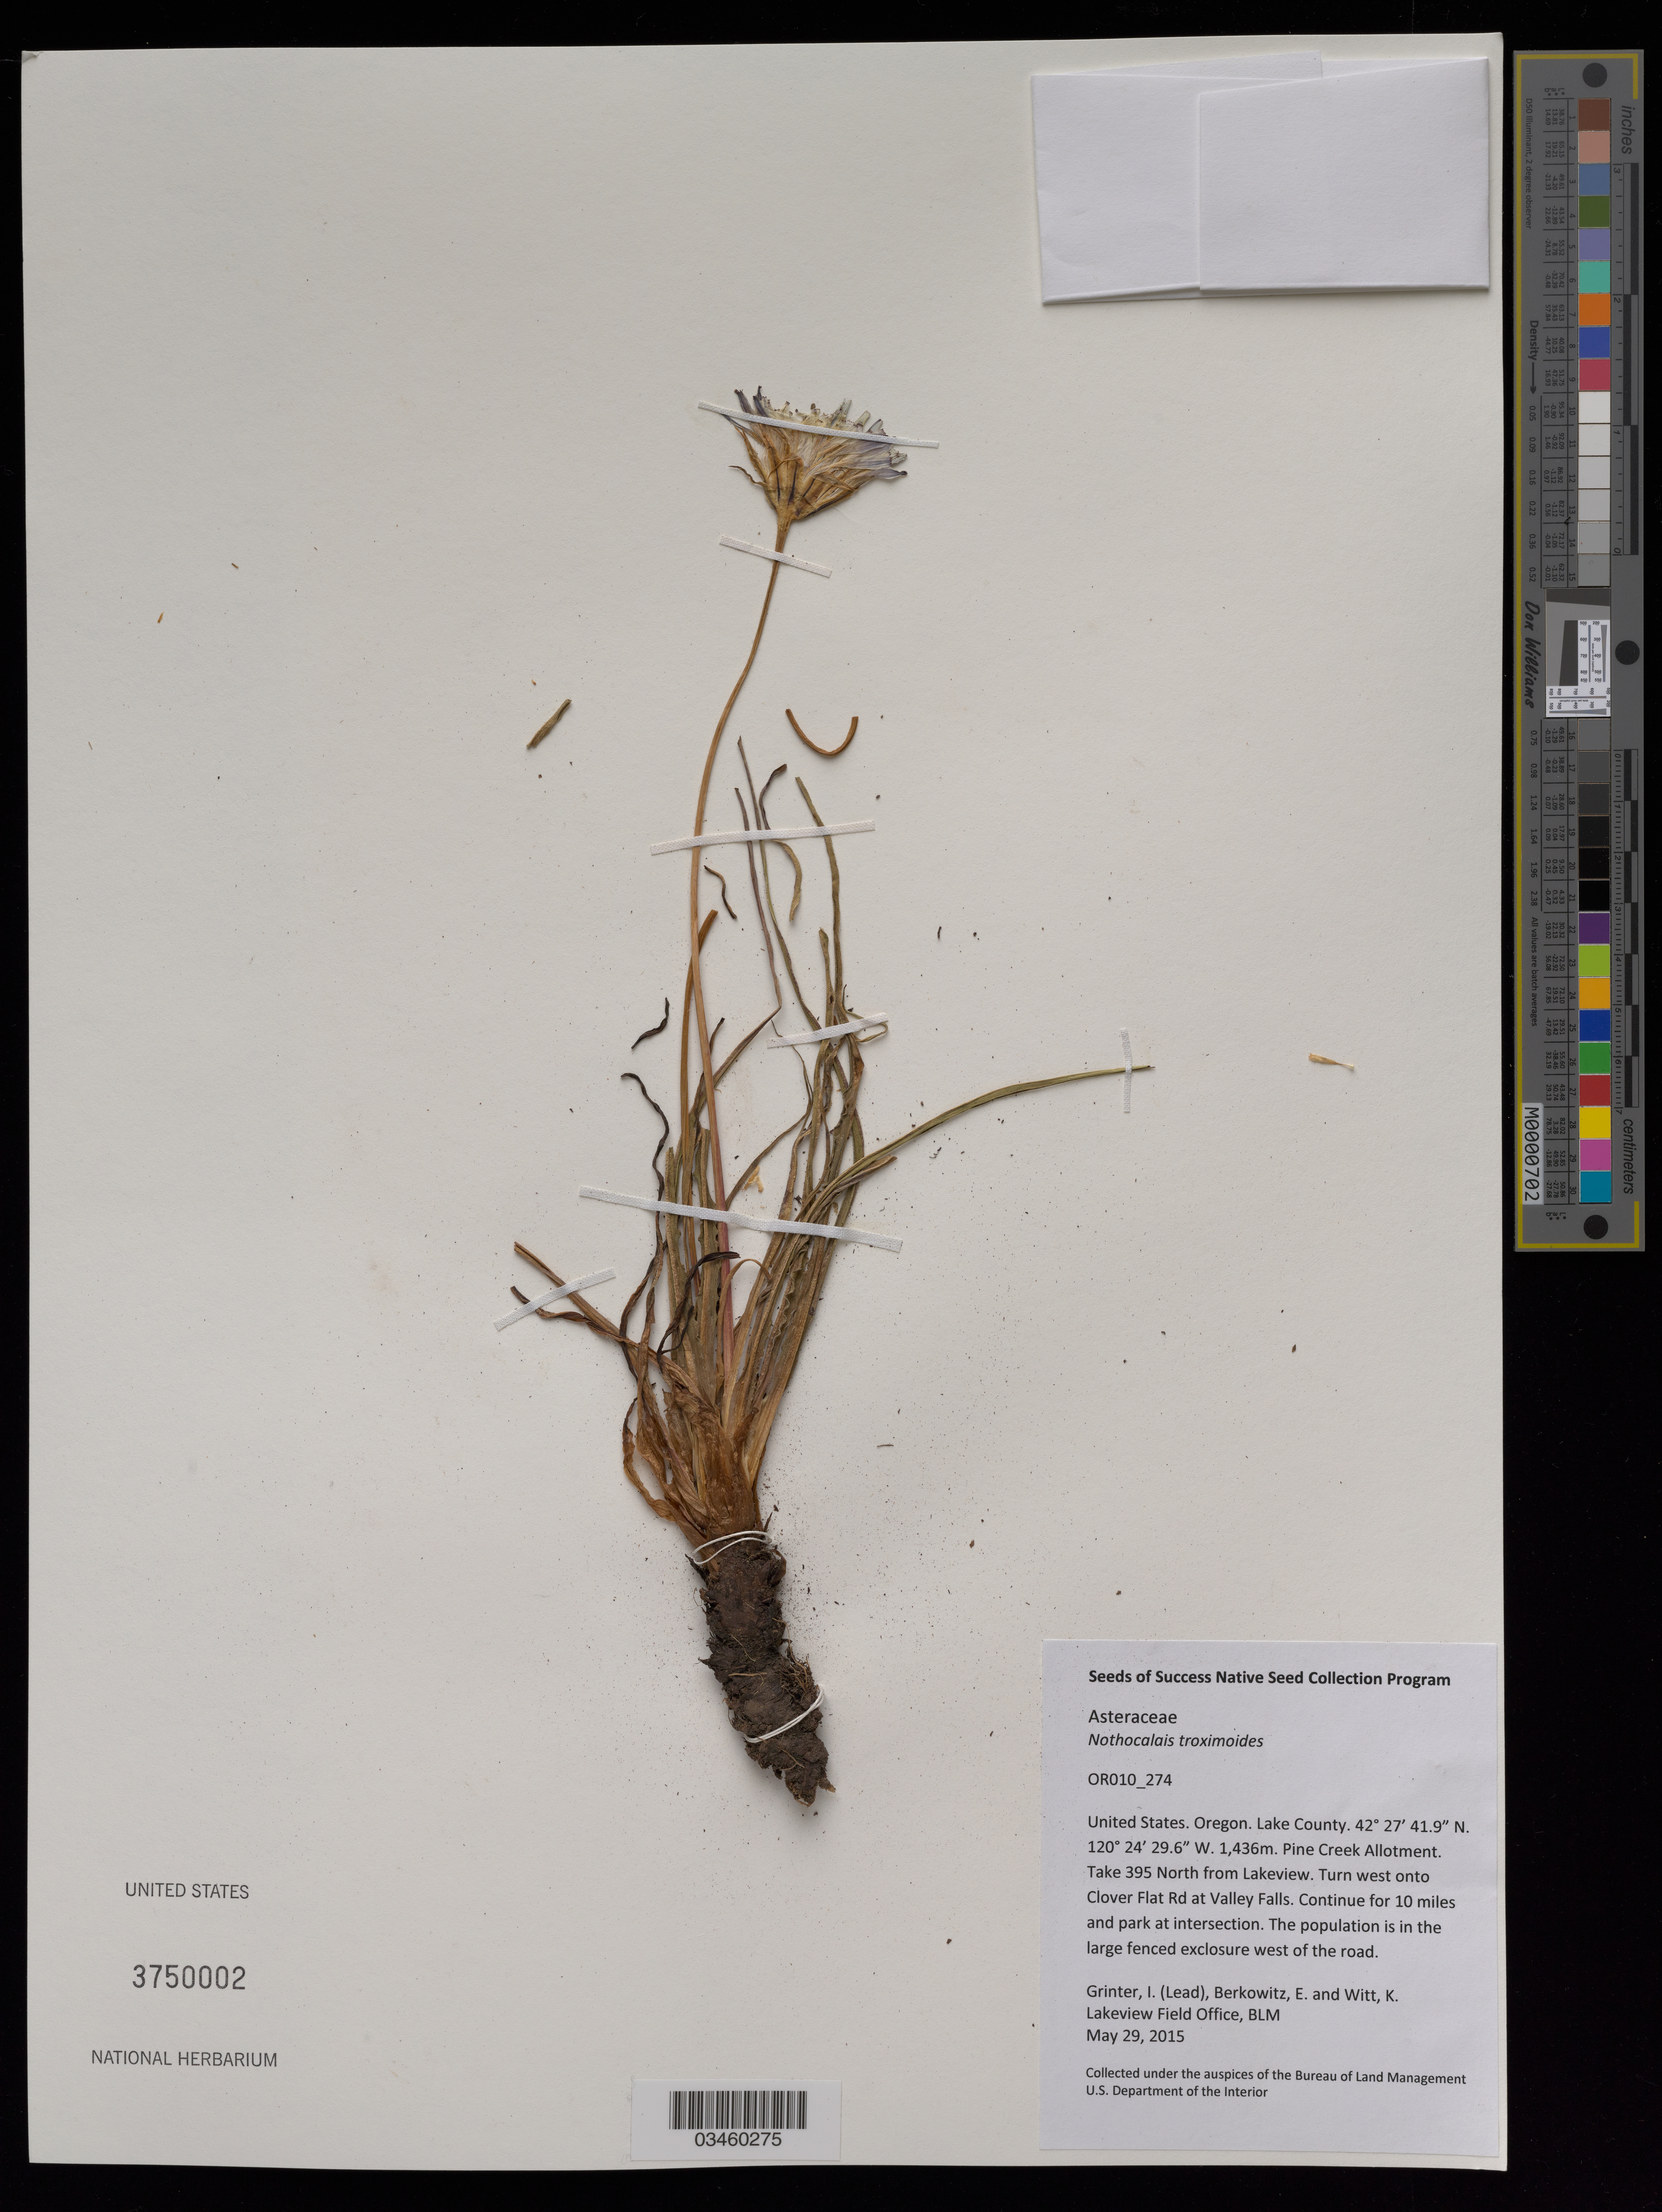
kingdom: Plantae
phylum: Tracheophyta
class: Magnoliopsida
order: Asterales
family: Asteraceae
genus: Nothocalais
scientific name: Nothocalais troximoides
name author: (A. Gray) Greene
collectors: I. Grinter, E. Berkowitz & K. Witt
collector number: OR010-274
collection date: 2015-05-29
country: United States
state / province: Oregon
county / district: Lake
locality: Lakeview Resource Area, Pine Creek Allotment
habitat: Wyoming sagebrush/bunchgrass community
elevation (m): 1436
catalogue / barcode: US 3750002